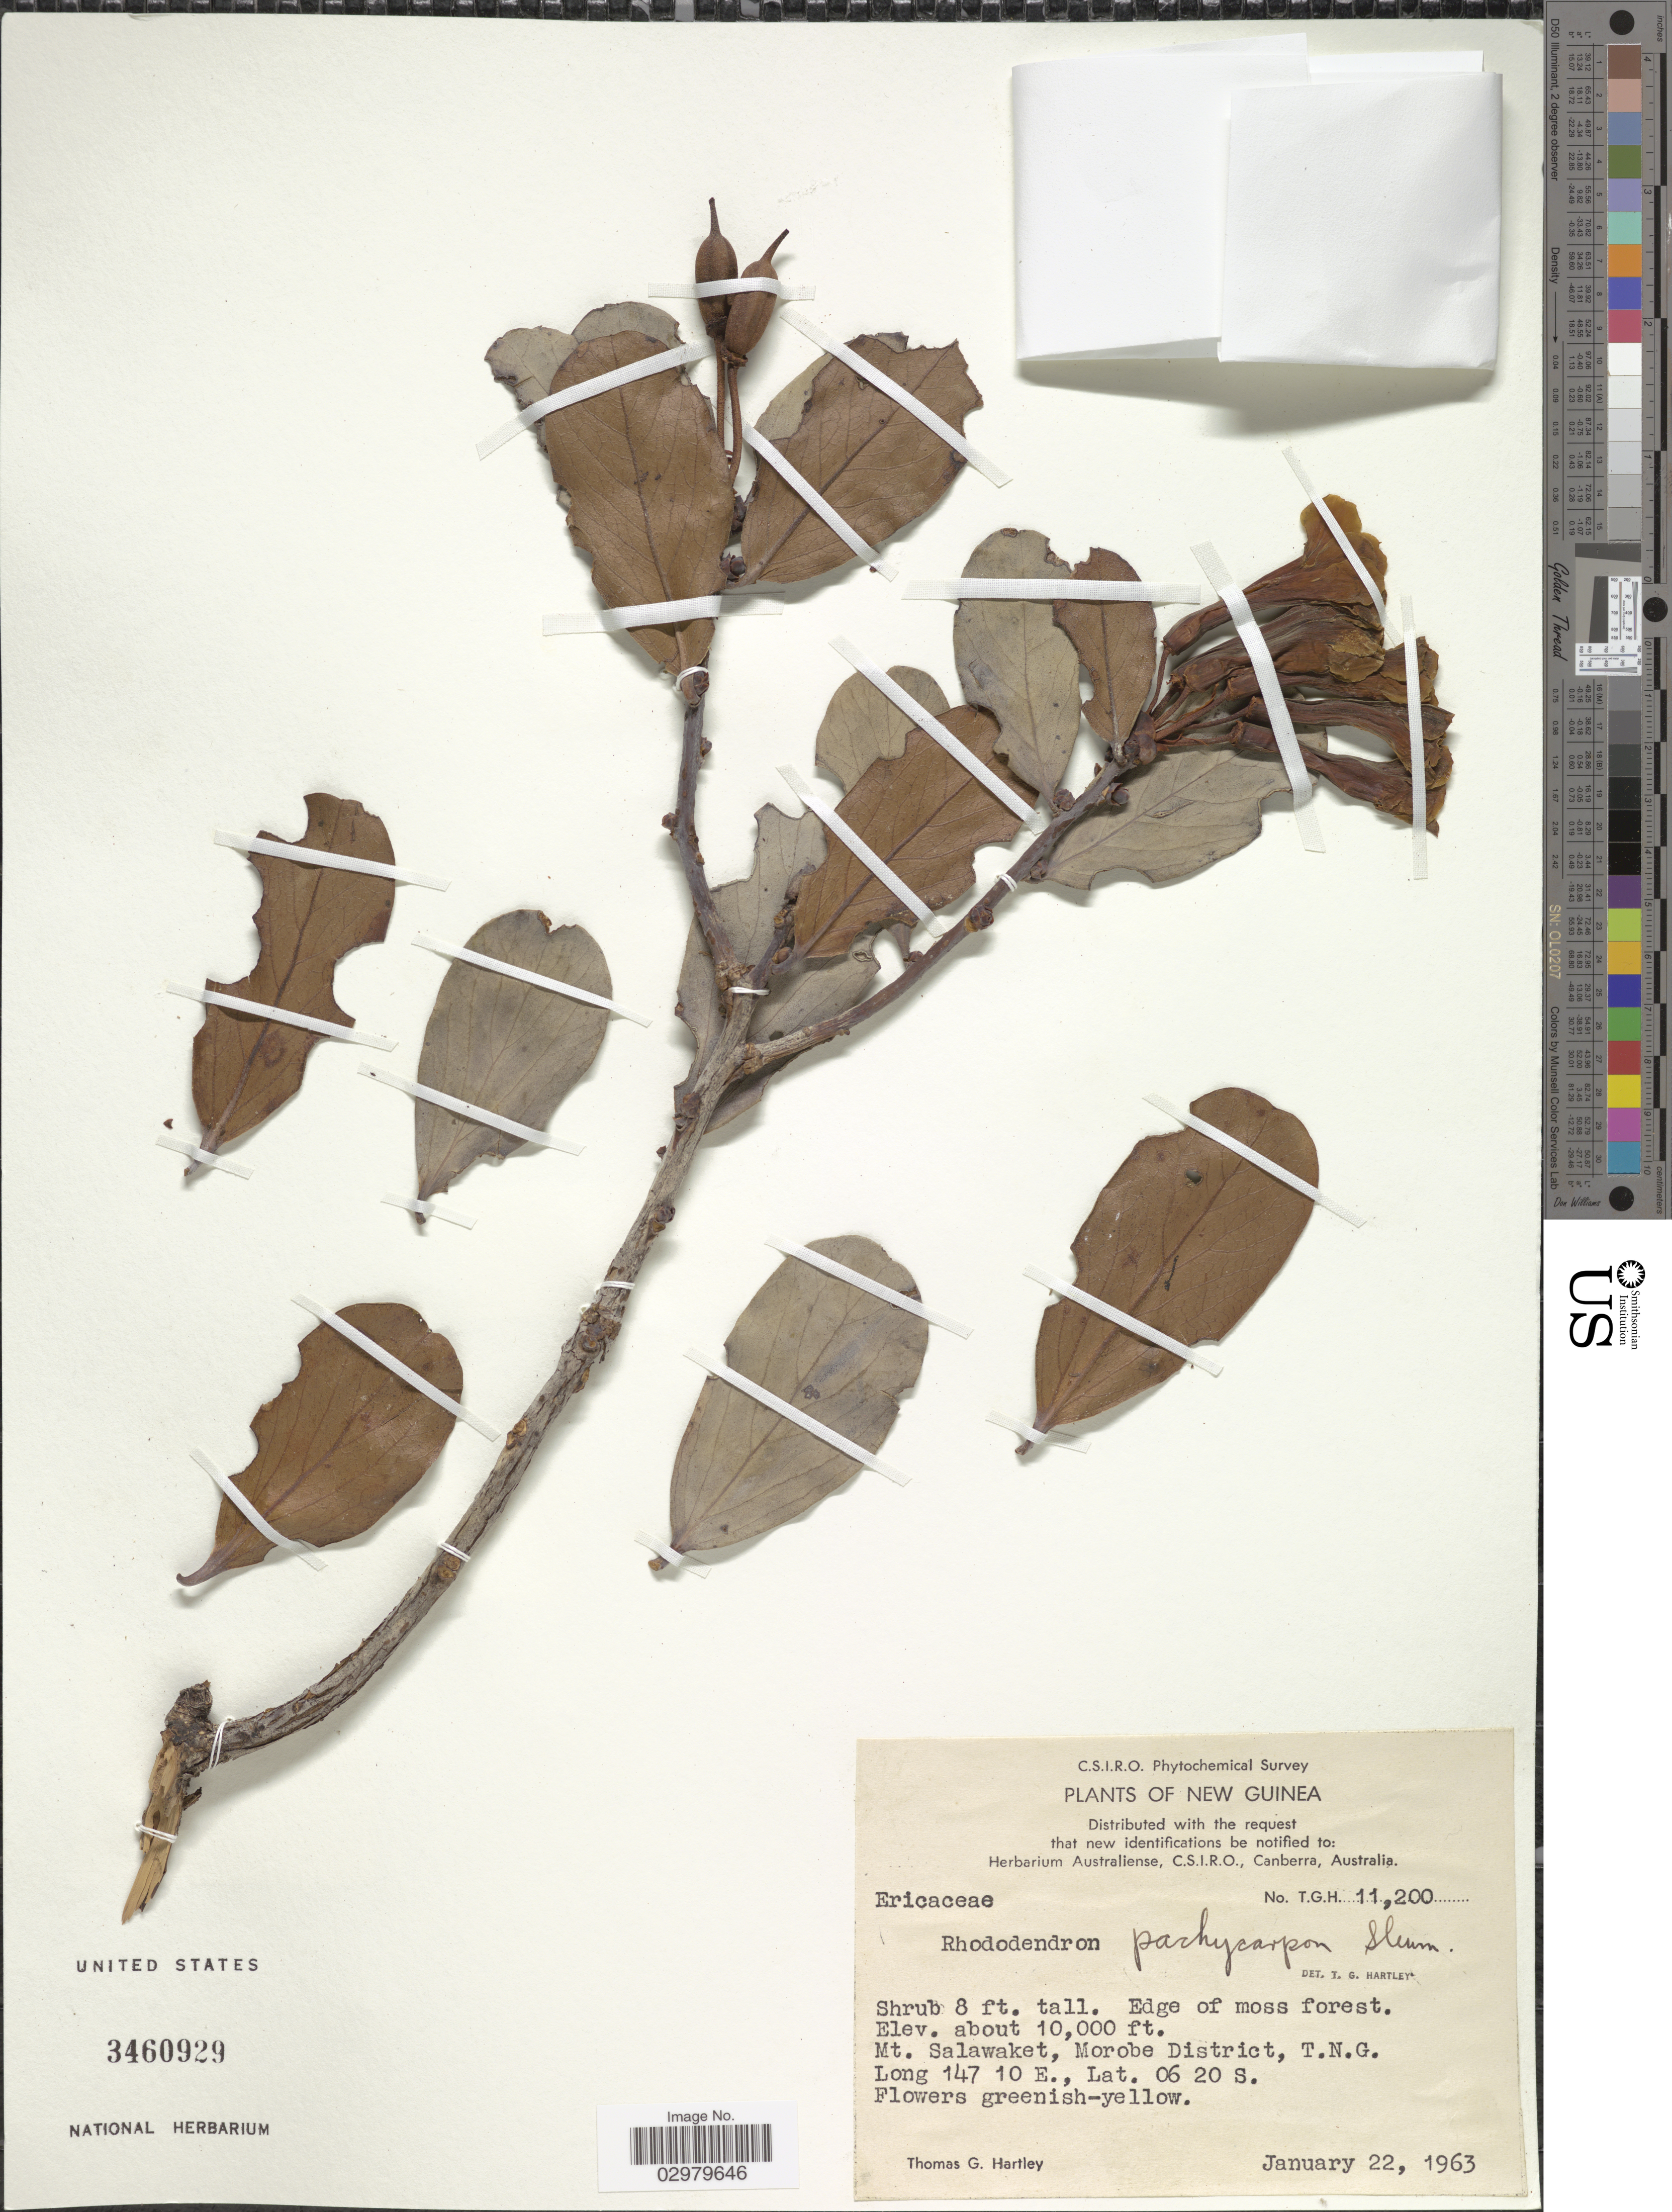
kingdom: Plantae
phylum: Tracheophyta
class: Magnoliopsida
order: Ericales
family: Ericaceae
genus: Rhododendron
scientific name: Rhododendron pachycarpon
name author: Sleumer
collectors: T. G. Hartley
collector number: T.G.H. 11200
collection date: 1963-01-22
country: Papua New Guinea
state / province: Morobe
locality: New Guinea. Mt. Salawaket, Morobe District, T.N.G.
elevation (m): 3048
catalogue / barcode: US 3460929